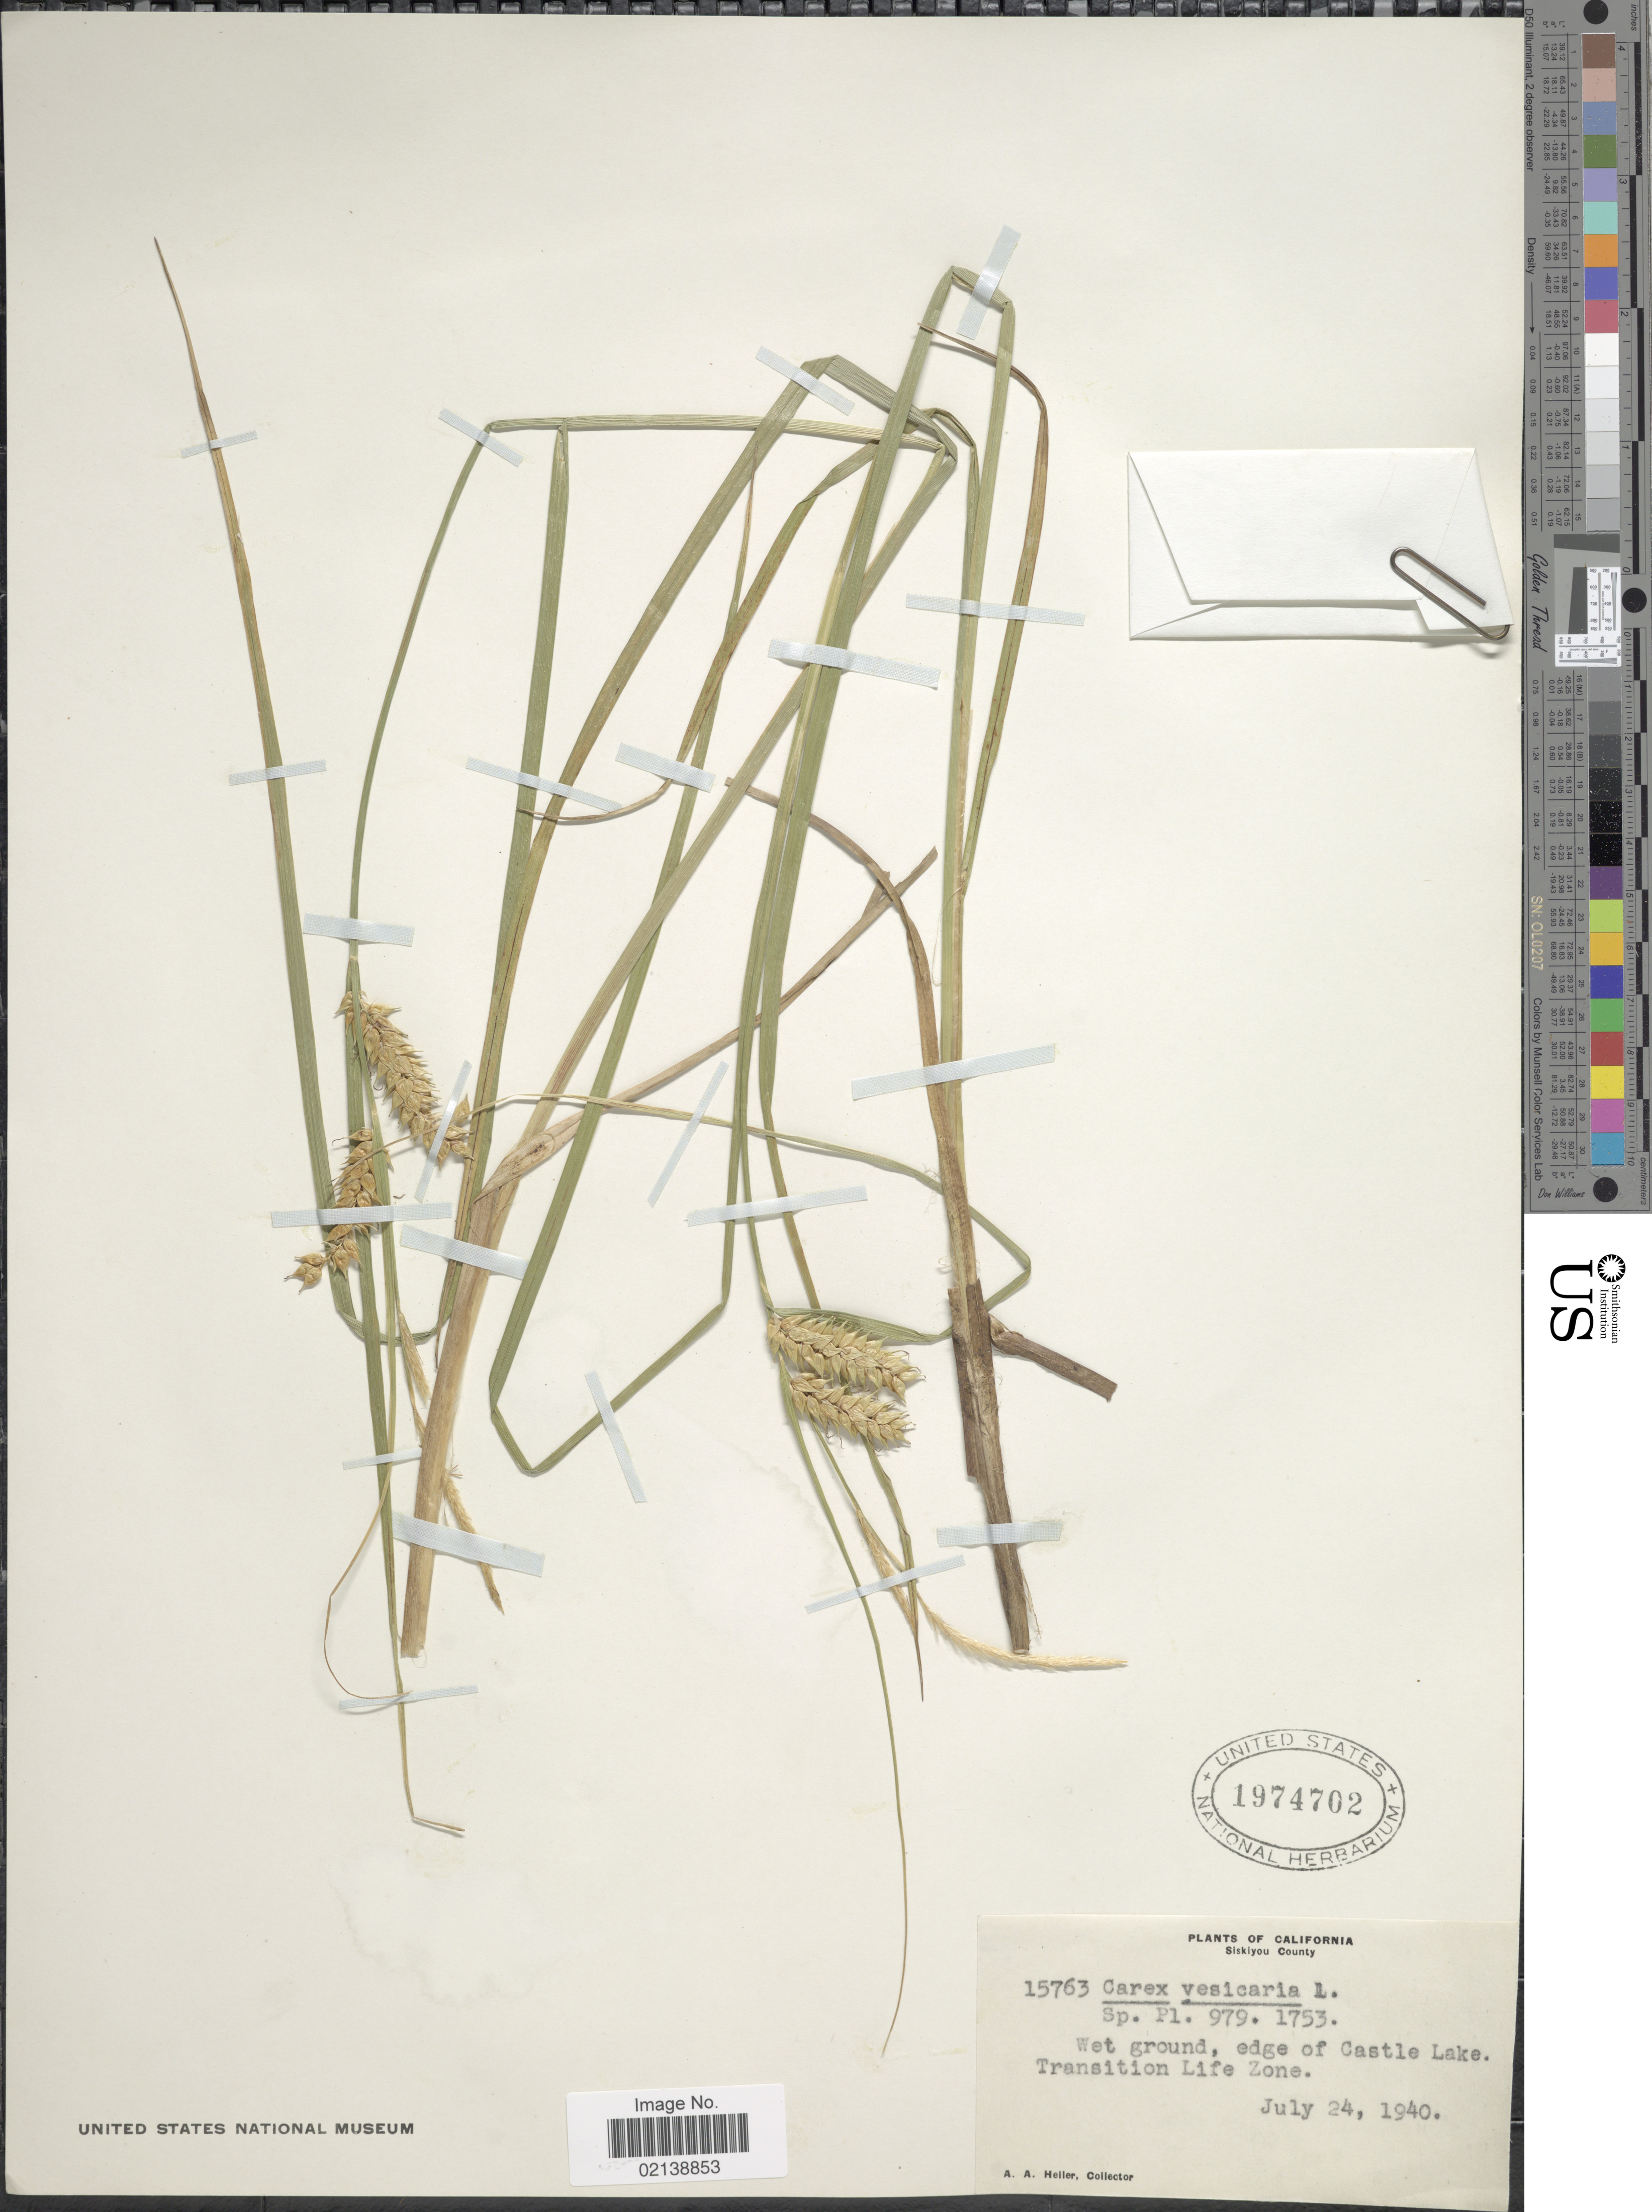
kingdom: Plantae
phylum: Tracheophyta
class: Liliopsida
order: Poales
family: Cyperaceae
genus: Carex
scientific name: Carex vesicaria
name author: L.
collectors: A. A. Heller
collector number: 15763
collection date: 1940-07-24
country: United States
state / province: California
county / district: Siskiyou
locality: Siskiyou County, Wet ground, edge of Castle Lake. Transition Life Zone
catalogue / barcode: US 1974702